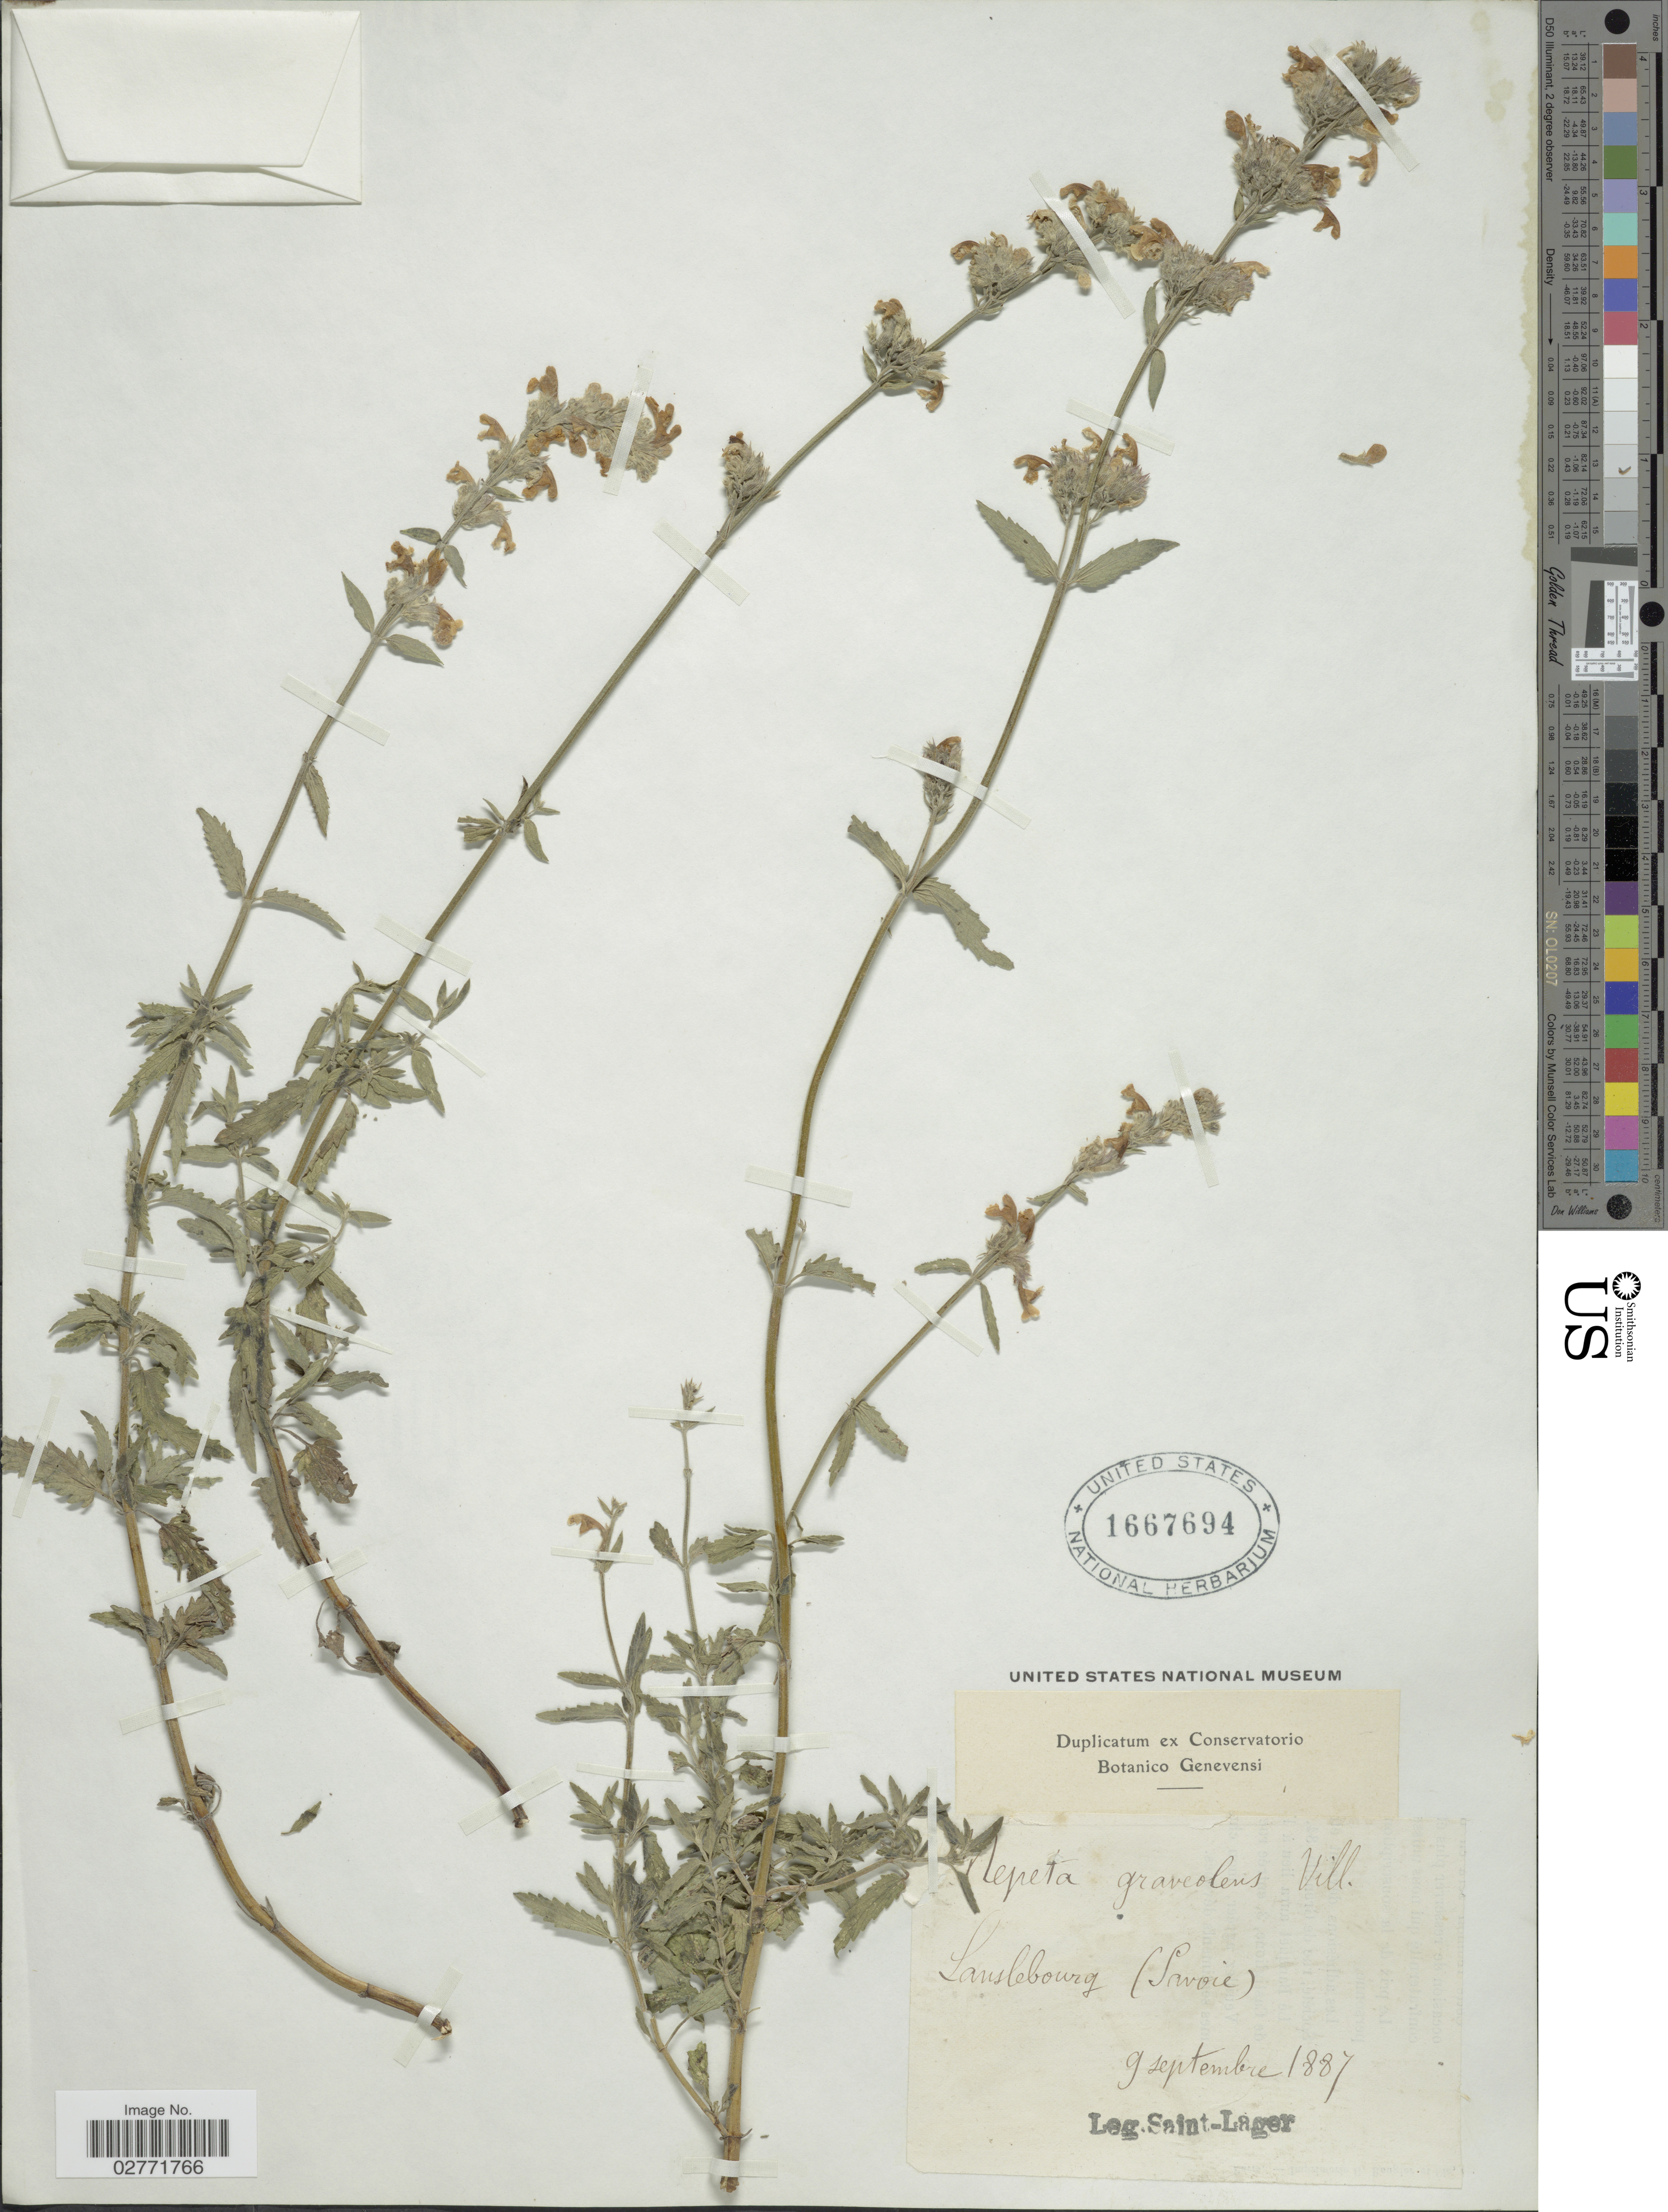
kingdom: Plantae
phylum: Tracheophyta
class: Magnoliopsida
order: Lamiales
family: Lamiaceae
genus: Nepeta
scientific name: Nepeta graveolens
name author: Vill.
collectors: Saint-Lager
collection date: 1887-09-09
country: France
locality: Lanslebourg (Savoie)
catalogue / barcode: US 1667694